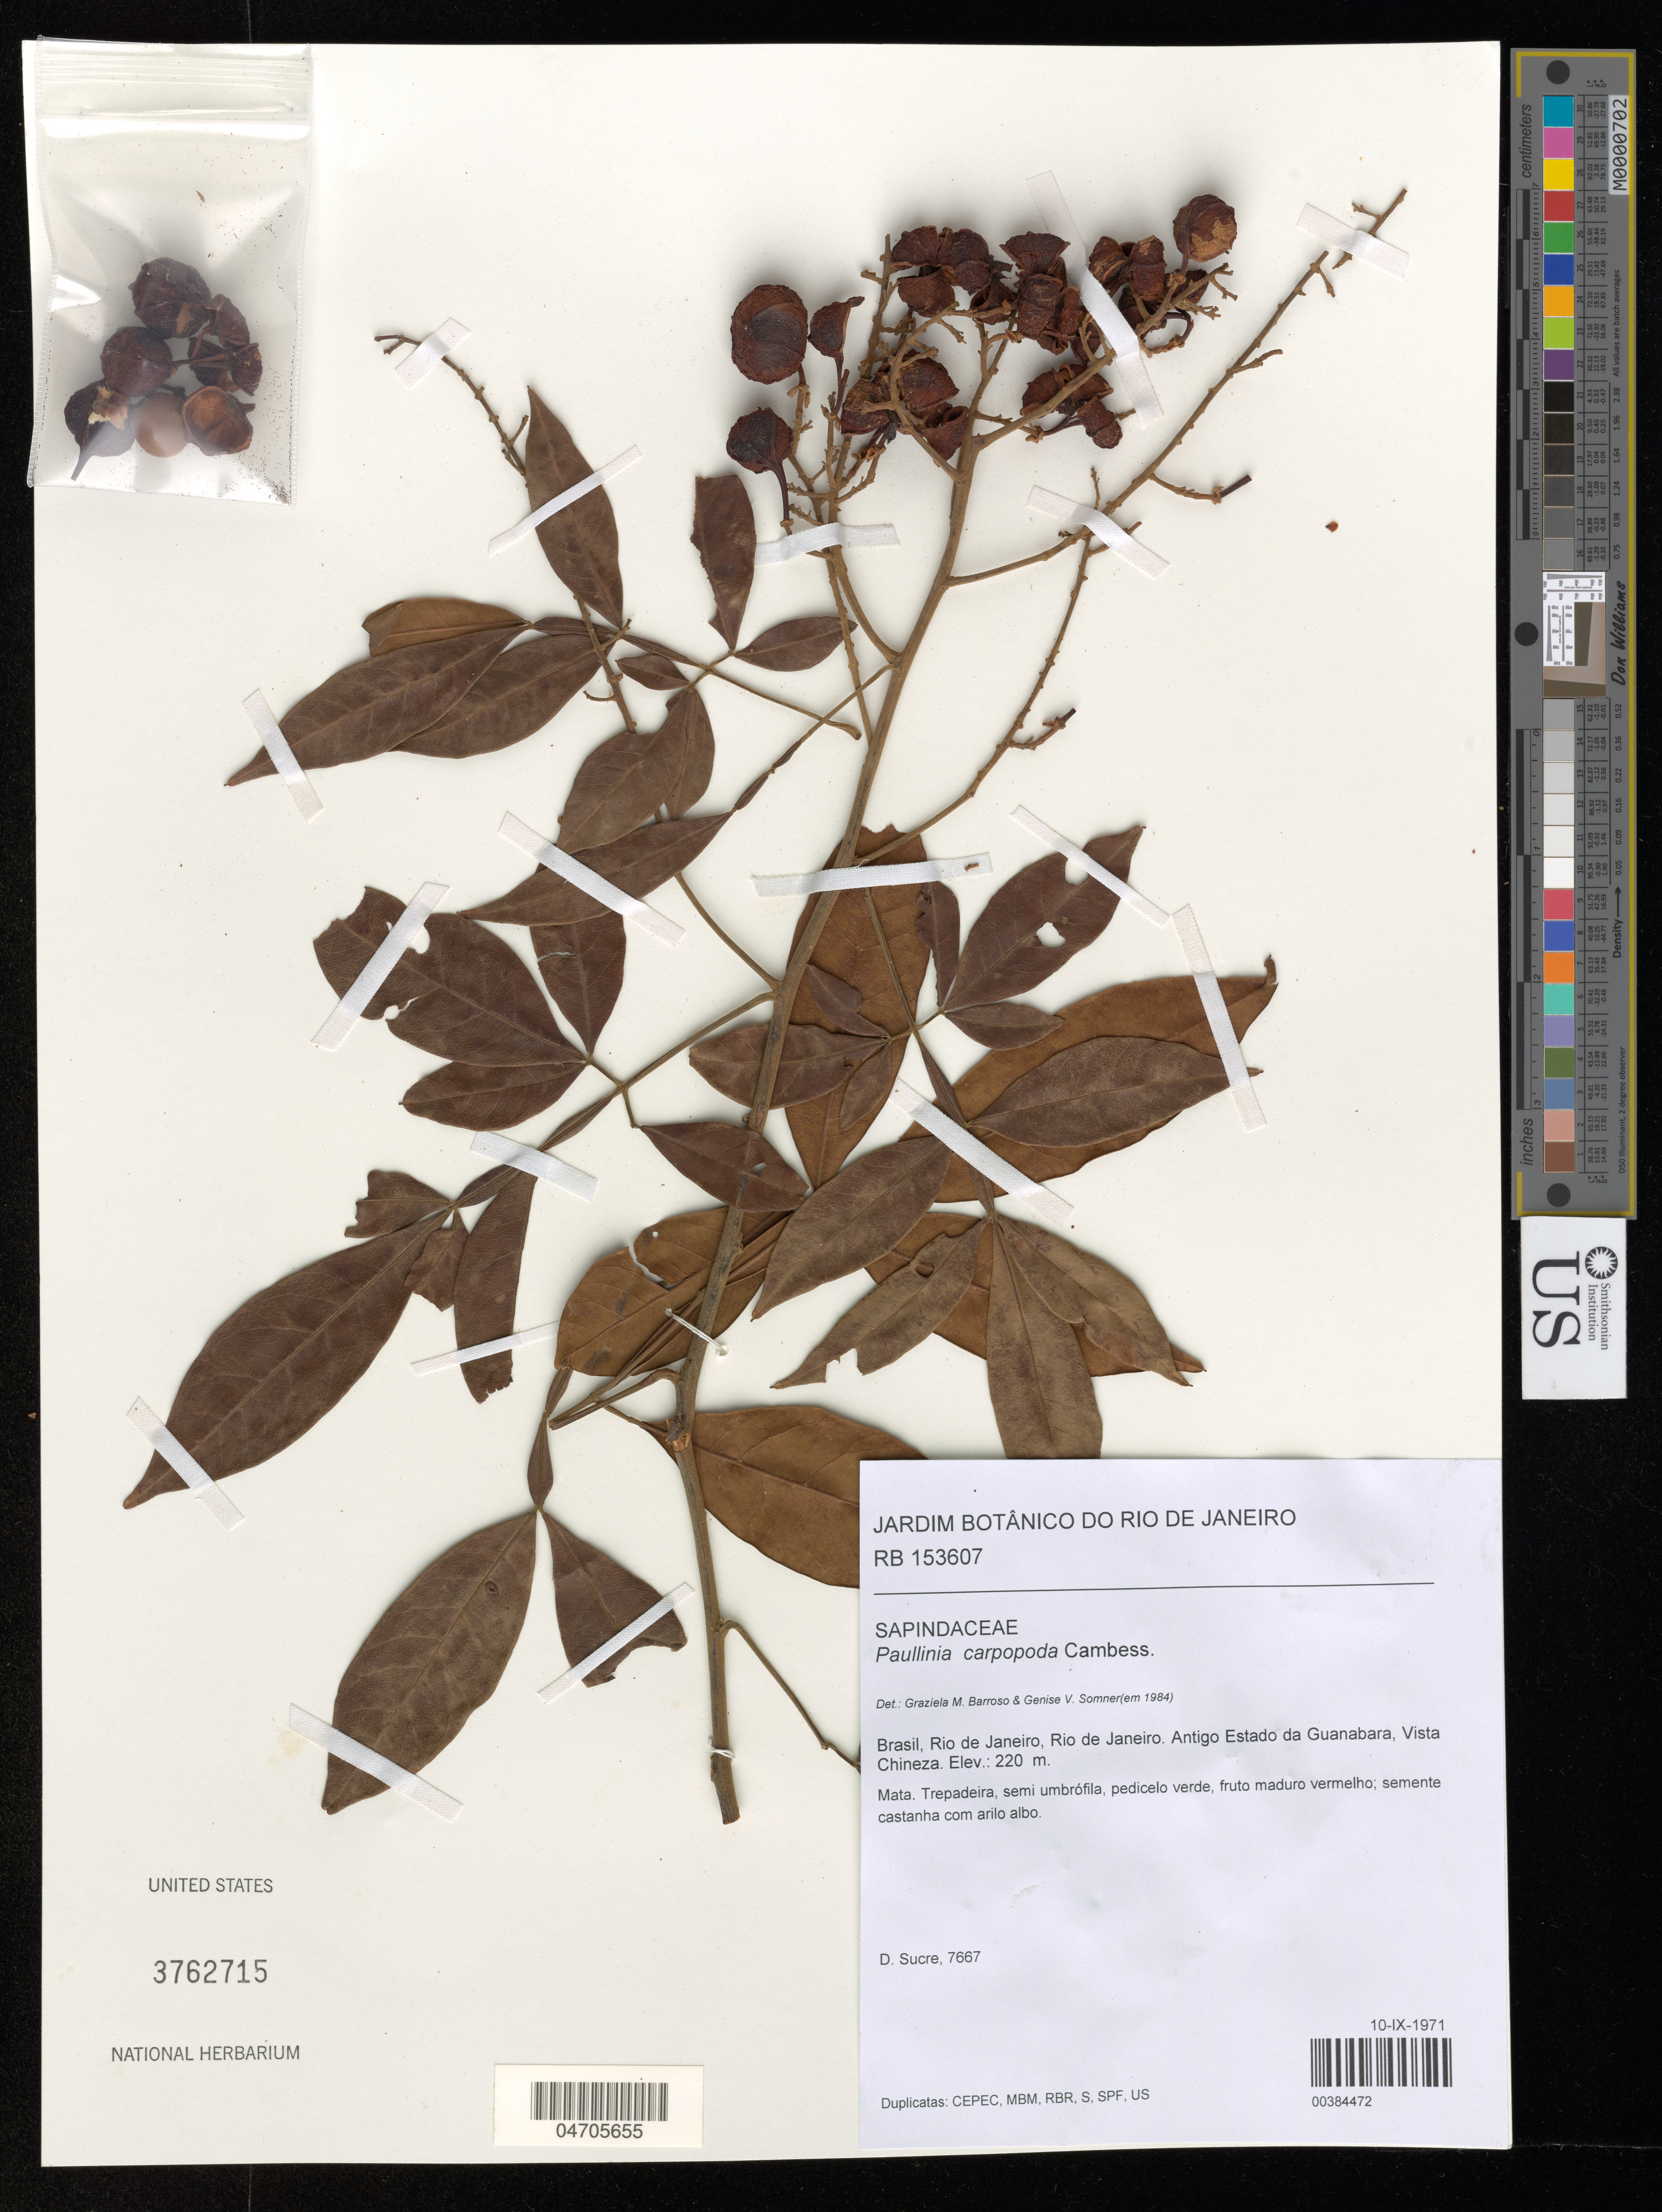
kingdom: Plantae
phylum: Tracheophyta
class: Magnoliopsida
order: Sapindales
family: Sapindaceae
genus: Paullinia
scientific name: Paullinia carpopodea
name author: Cambess.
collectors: D. Sucre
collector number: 7667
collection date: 1971-09-10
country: Brazil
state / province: Rio de Janeiro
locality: Antigo Estado da Guanabara, Vista Chineza.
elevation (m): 220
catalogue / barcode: US 3762715